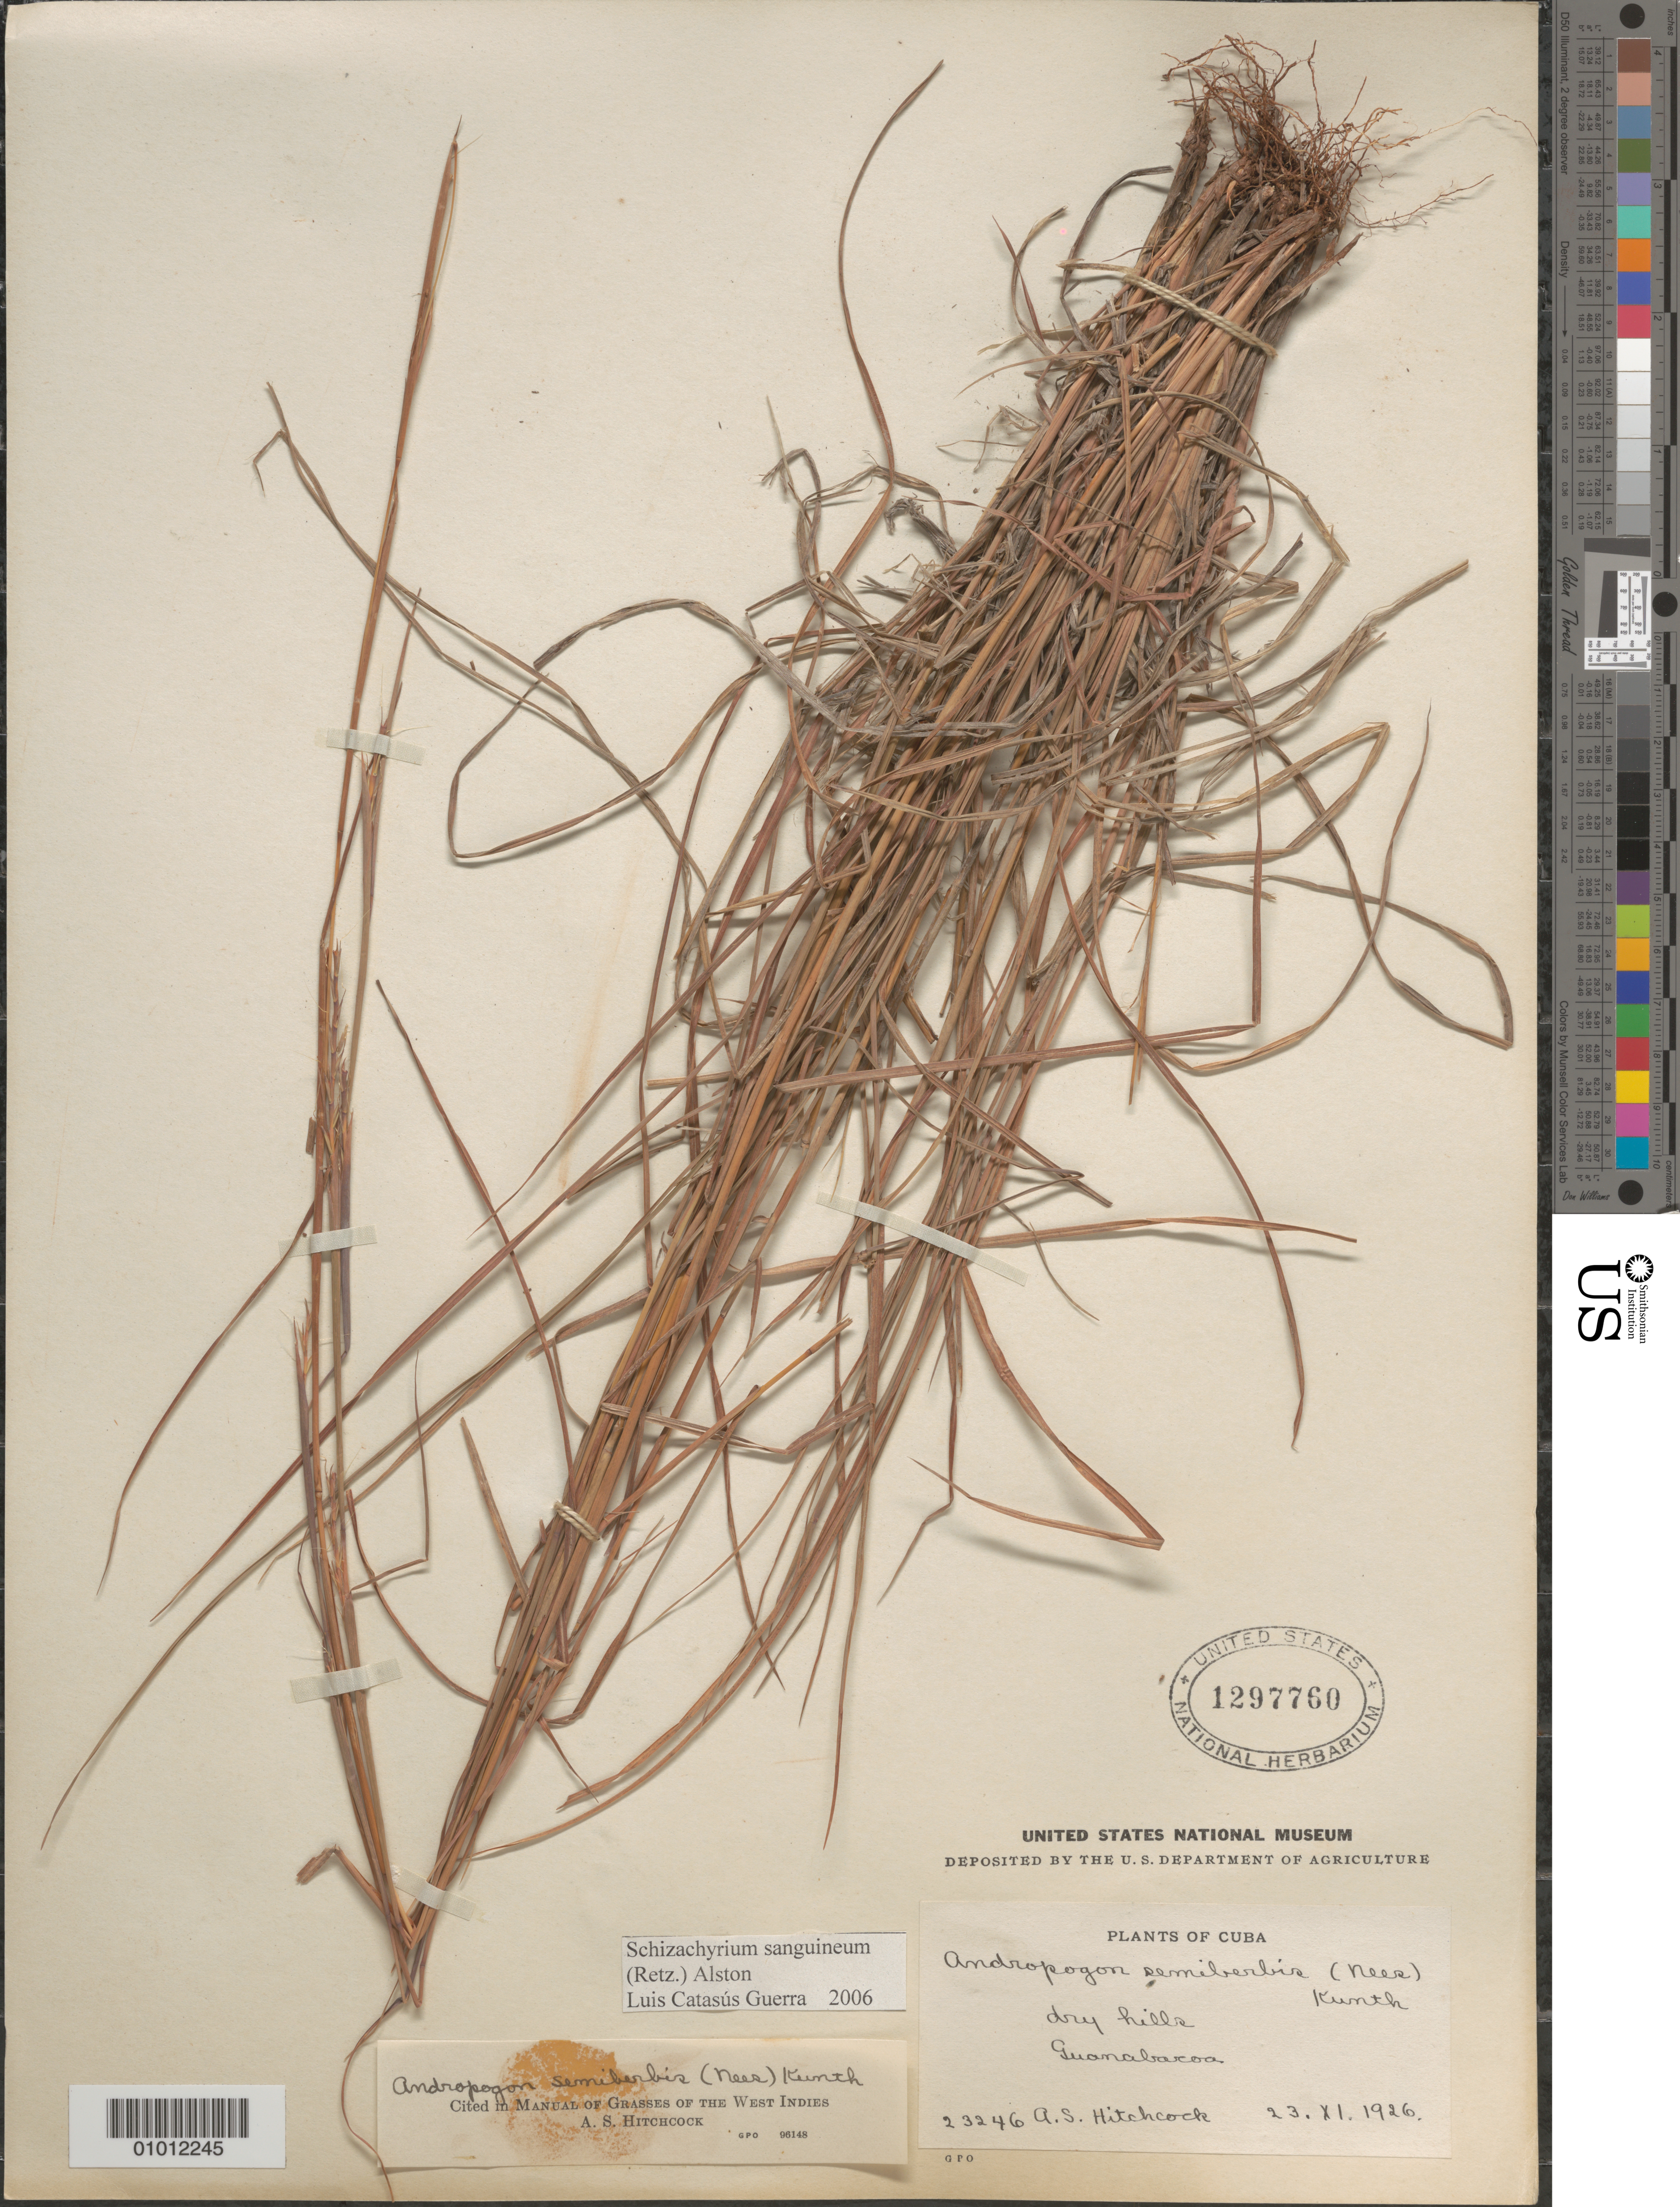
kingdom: Plantae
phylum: Tracheophyta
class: Liliopsida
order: Poales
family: Poaceae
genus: Schizachyrium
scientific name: Schizachyrium sanguineum var. sanguineum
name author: (Retz.) Alston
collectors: A. S. Hitchcock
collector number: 23246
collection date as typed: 23 Nov 1926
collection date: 1926-11-23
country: Cuba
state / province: La Habana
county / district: Municipio Guanabacoa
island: Cuba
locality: Guanabacoa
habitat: Dry Hills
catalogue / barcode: US 1297760